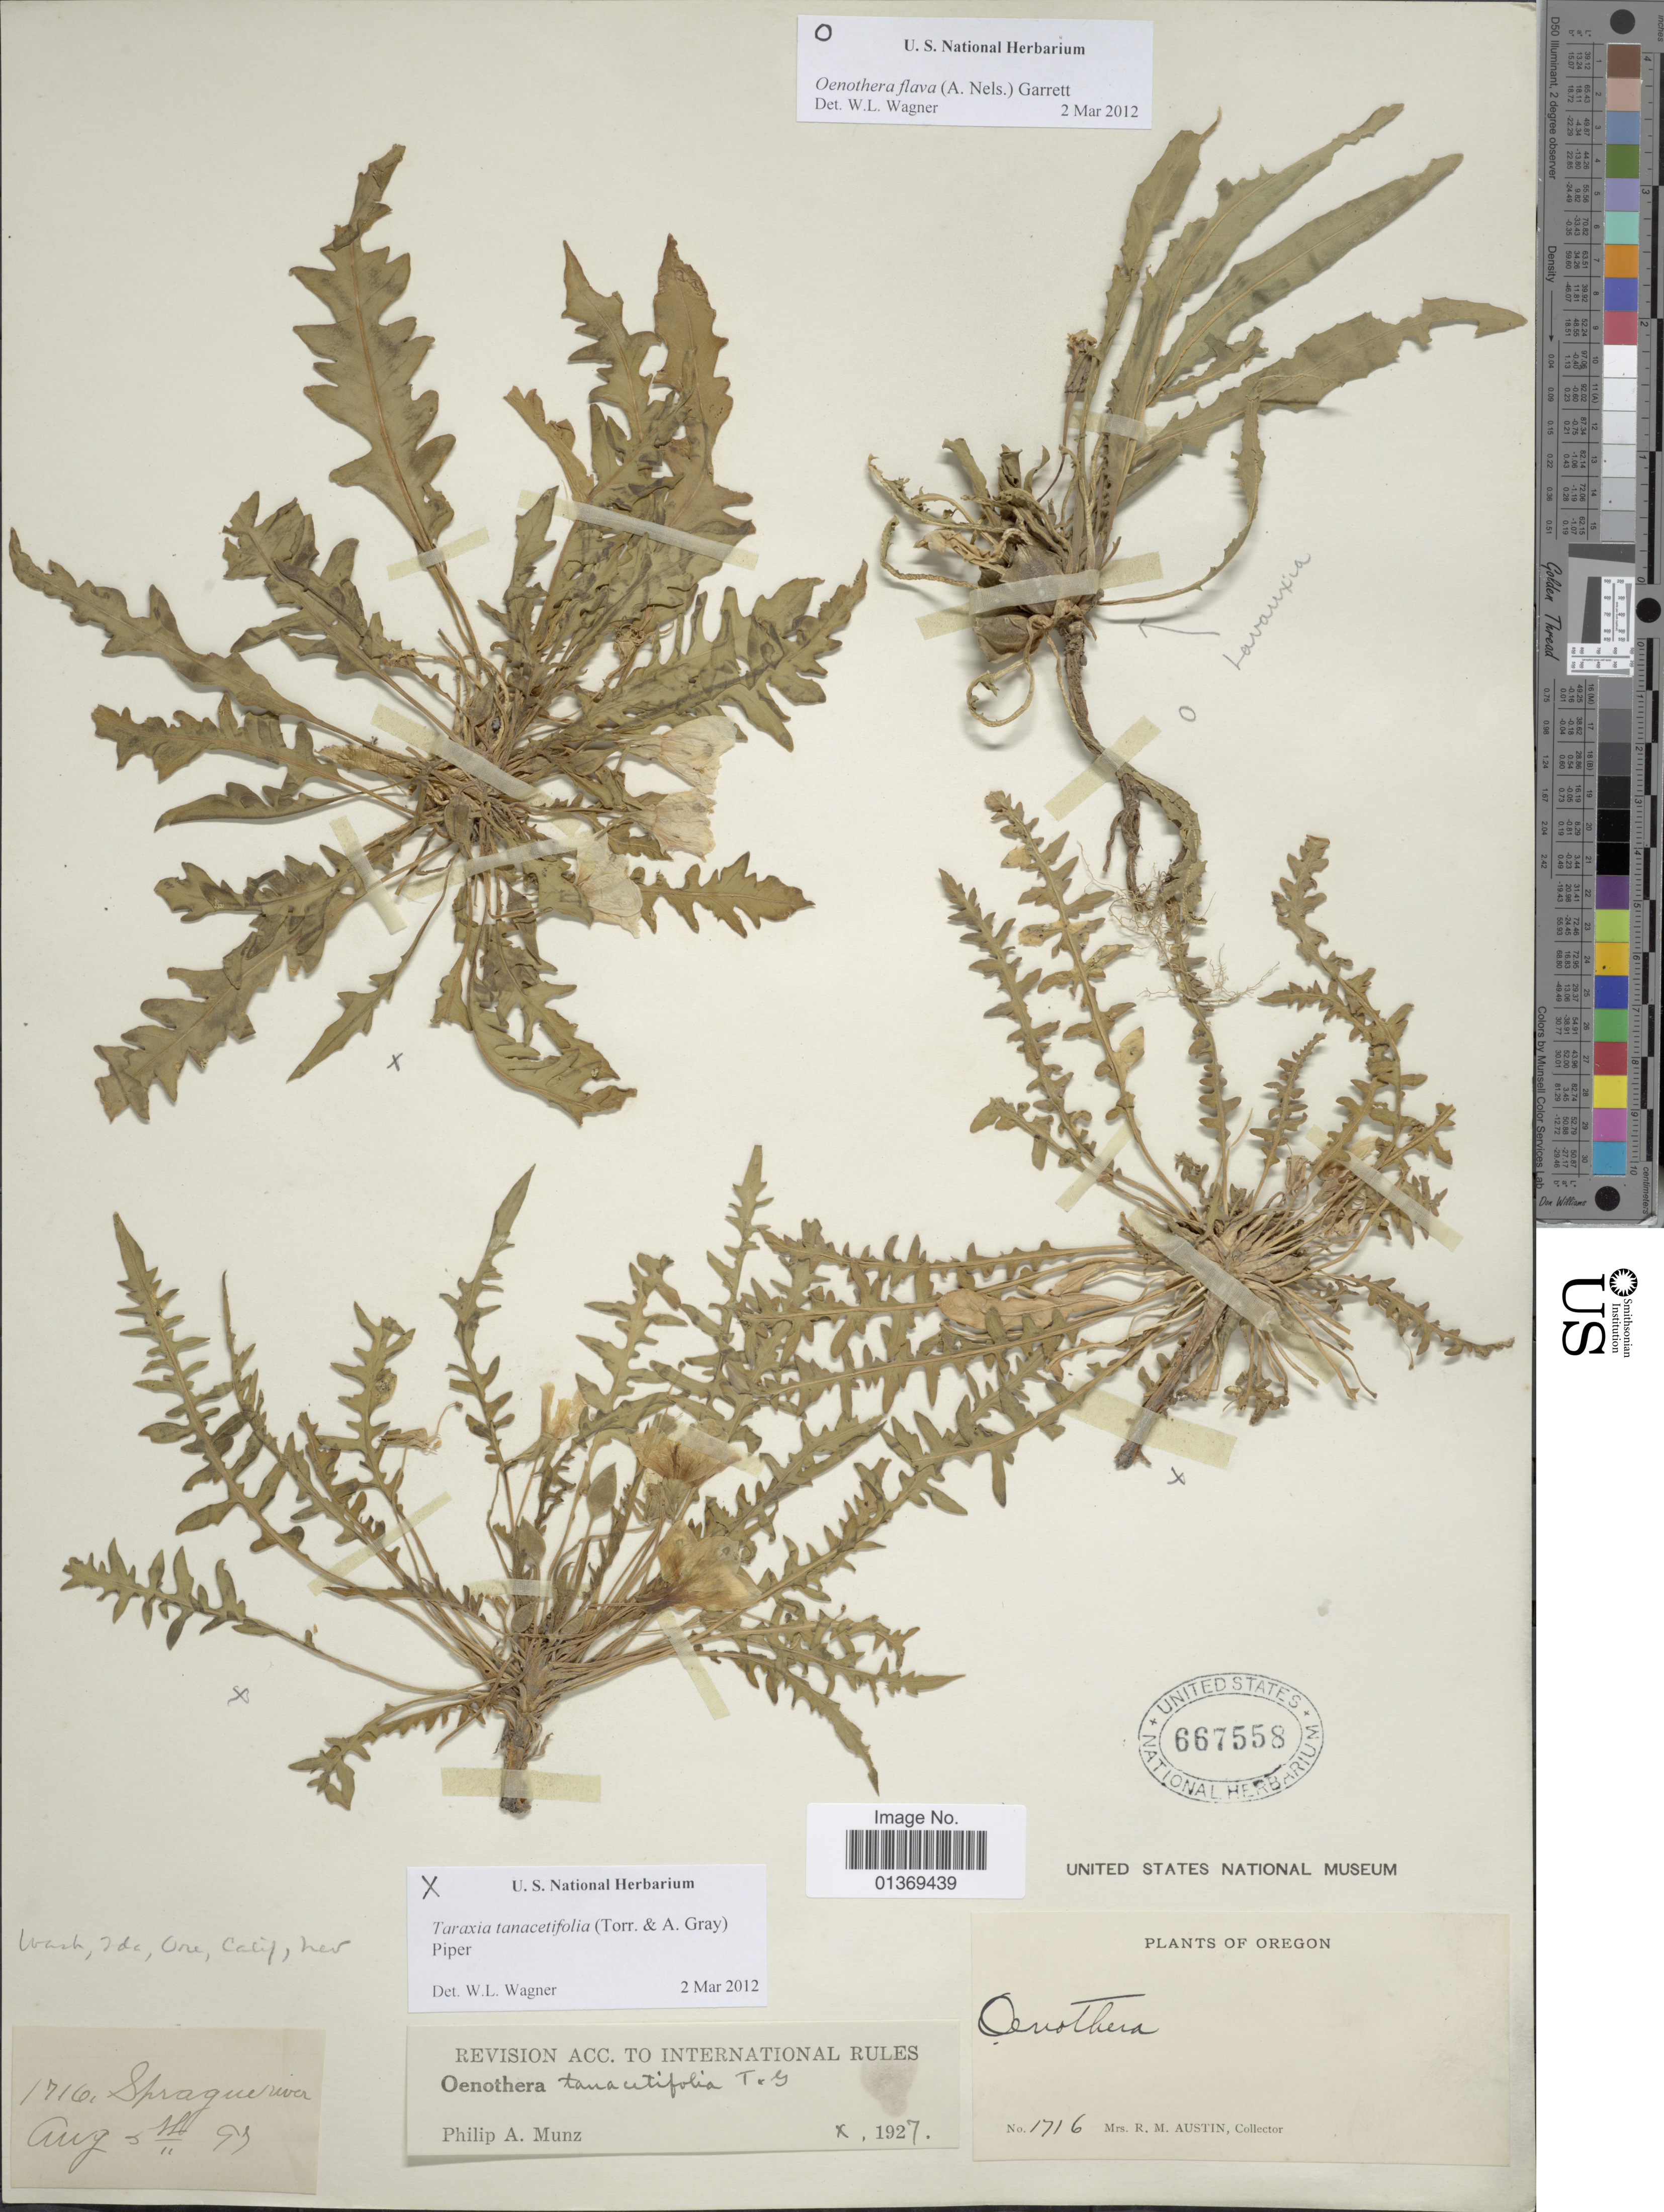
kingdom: Plantae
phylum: Tracheophyta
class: Magnoliopsida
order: Myrtales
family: Onagraceae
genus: Taraxia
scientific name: Taraxia tanacetifolia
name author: (Torr. & A. Gray) Piper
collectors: R. Austin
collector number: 1716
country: United States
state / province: Oregon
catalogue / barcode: US 667558